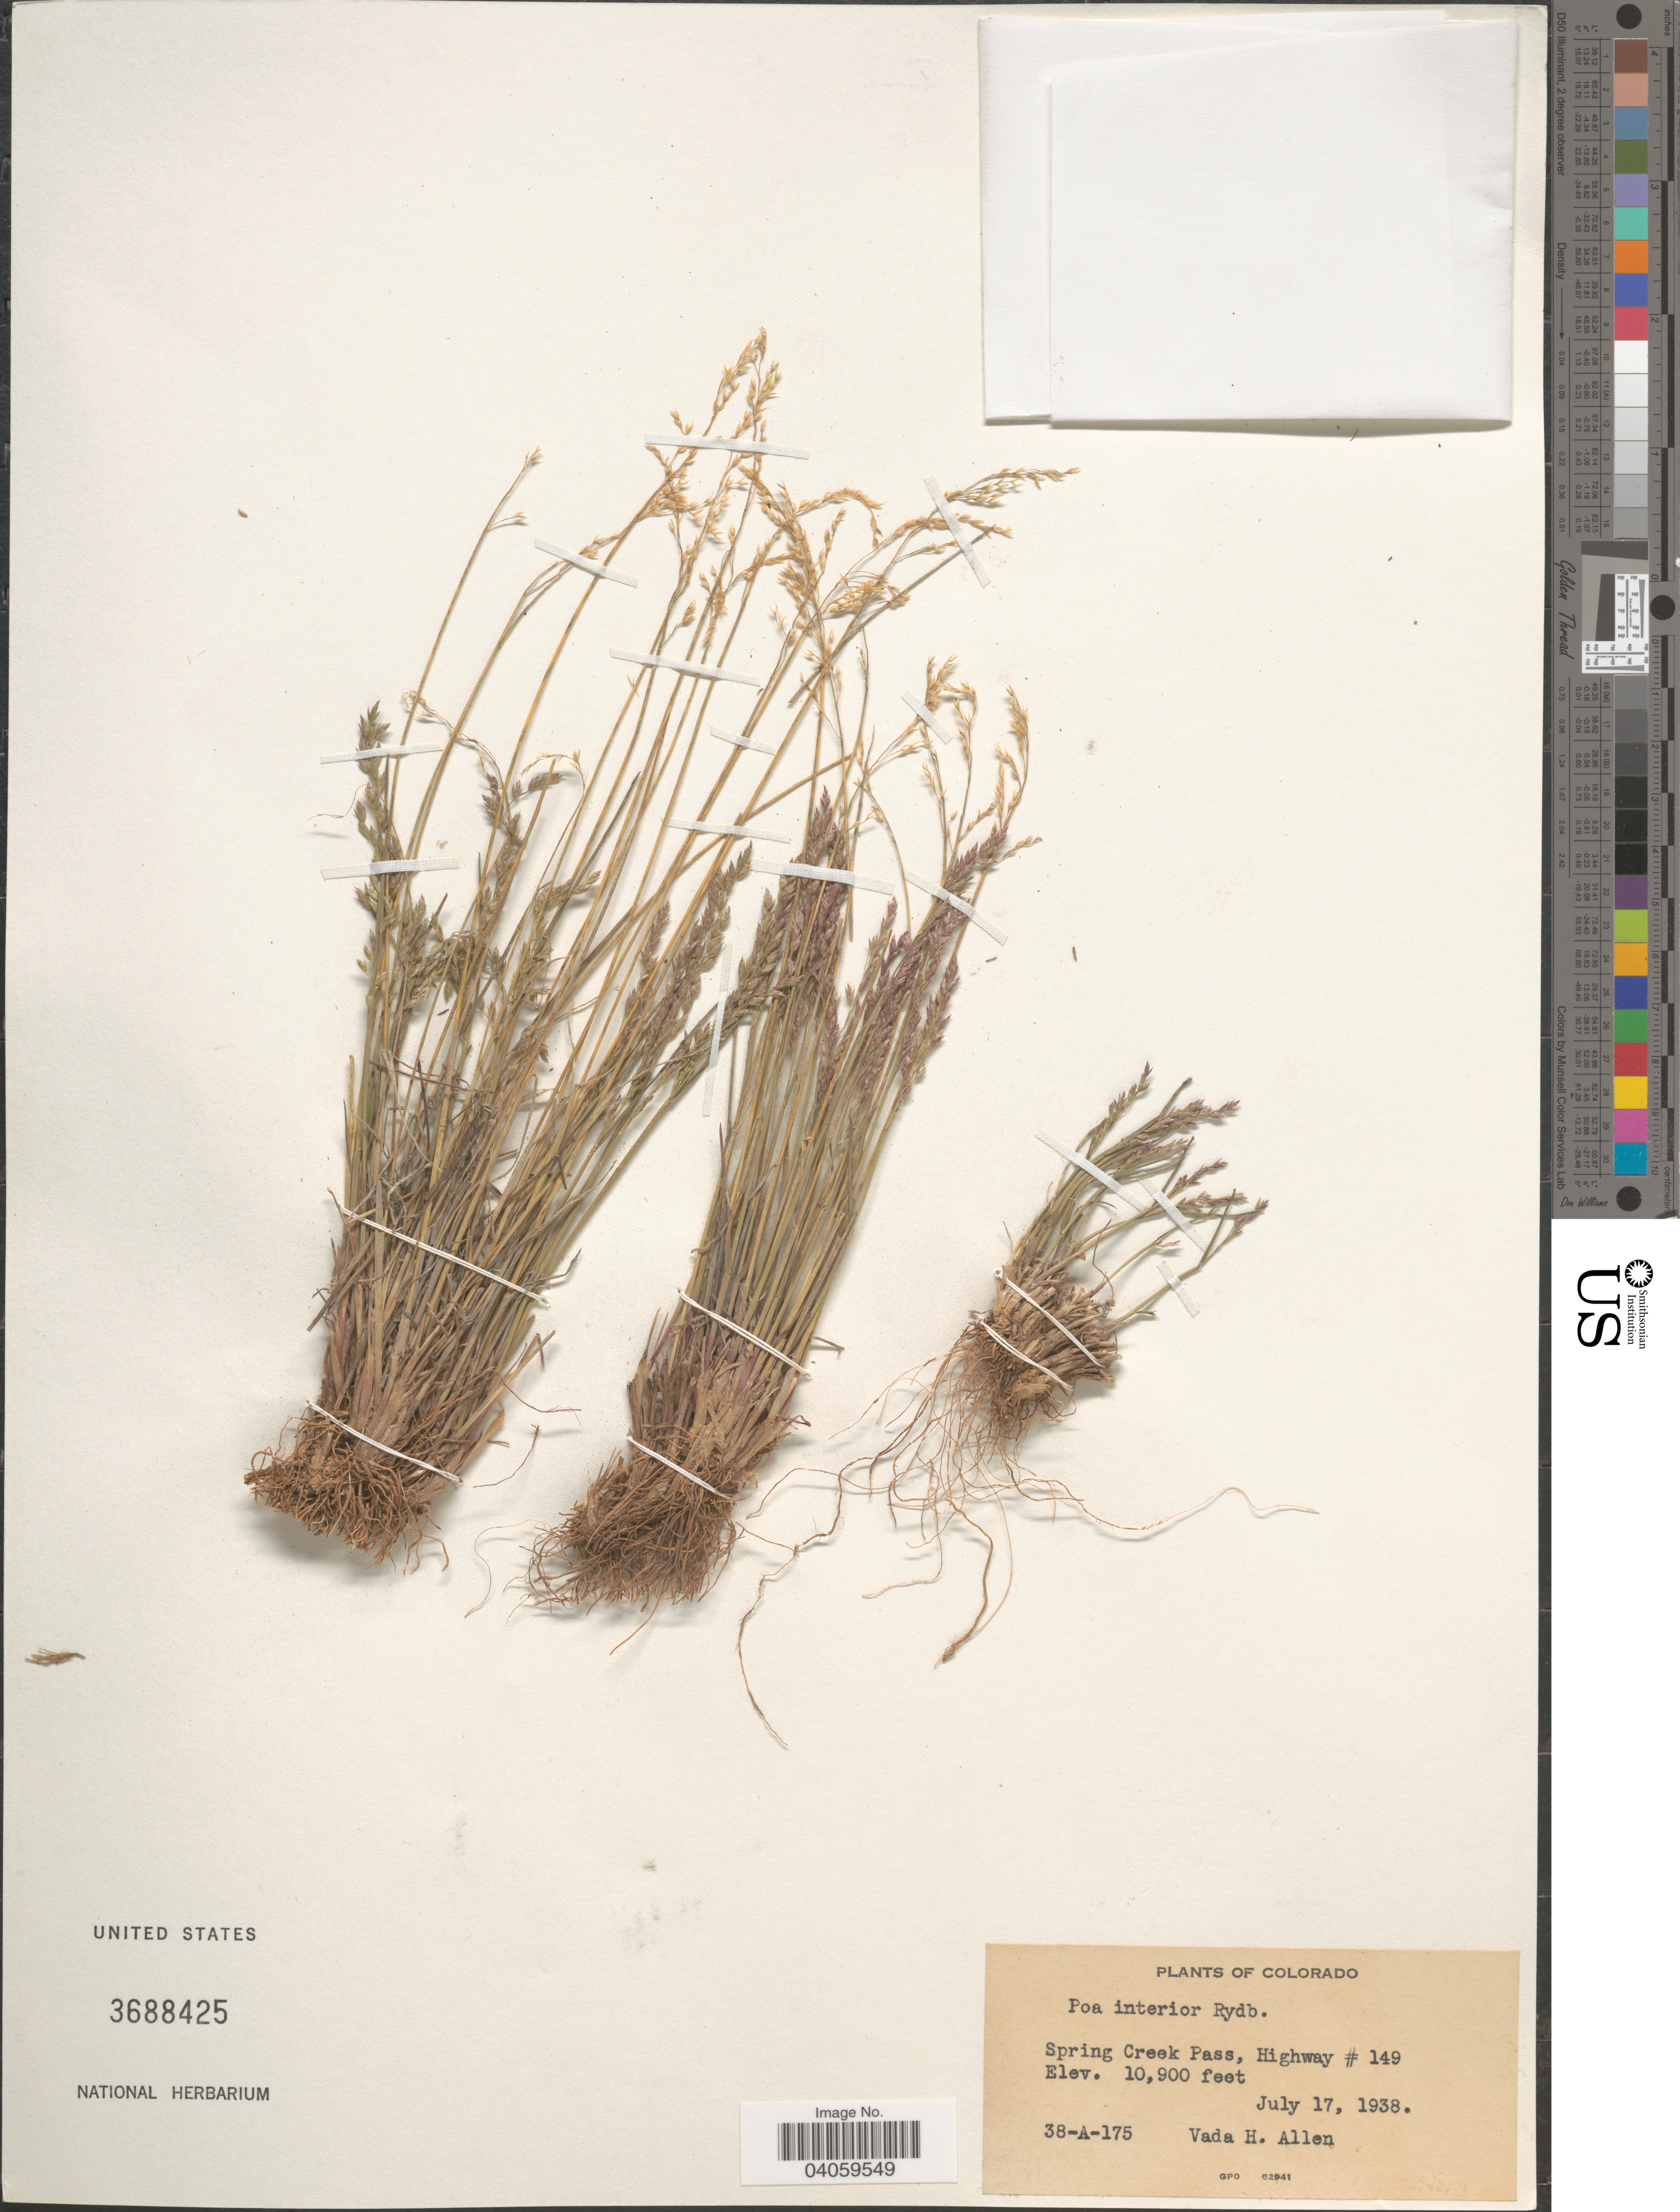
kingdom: Plantae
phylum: Tracheophyta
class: Liliopsida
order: Poales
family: Poaceae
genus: Poa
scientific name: Poa interior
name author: Rydb.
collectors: V. Allen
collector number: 38-A-175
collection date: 1938-07-17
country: United States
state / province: Colorado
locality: Spring Creek Pass, Highway # 149.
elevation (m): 3322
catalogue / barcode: US 3688425